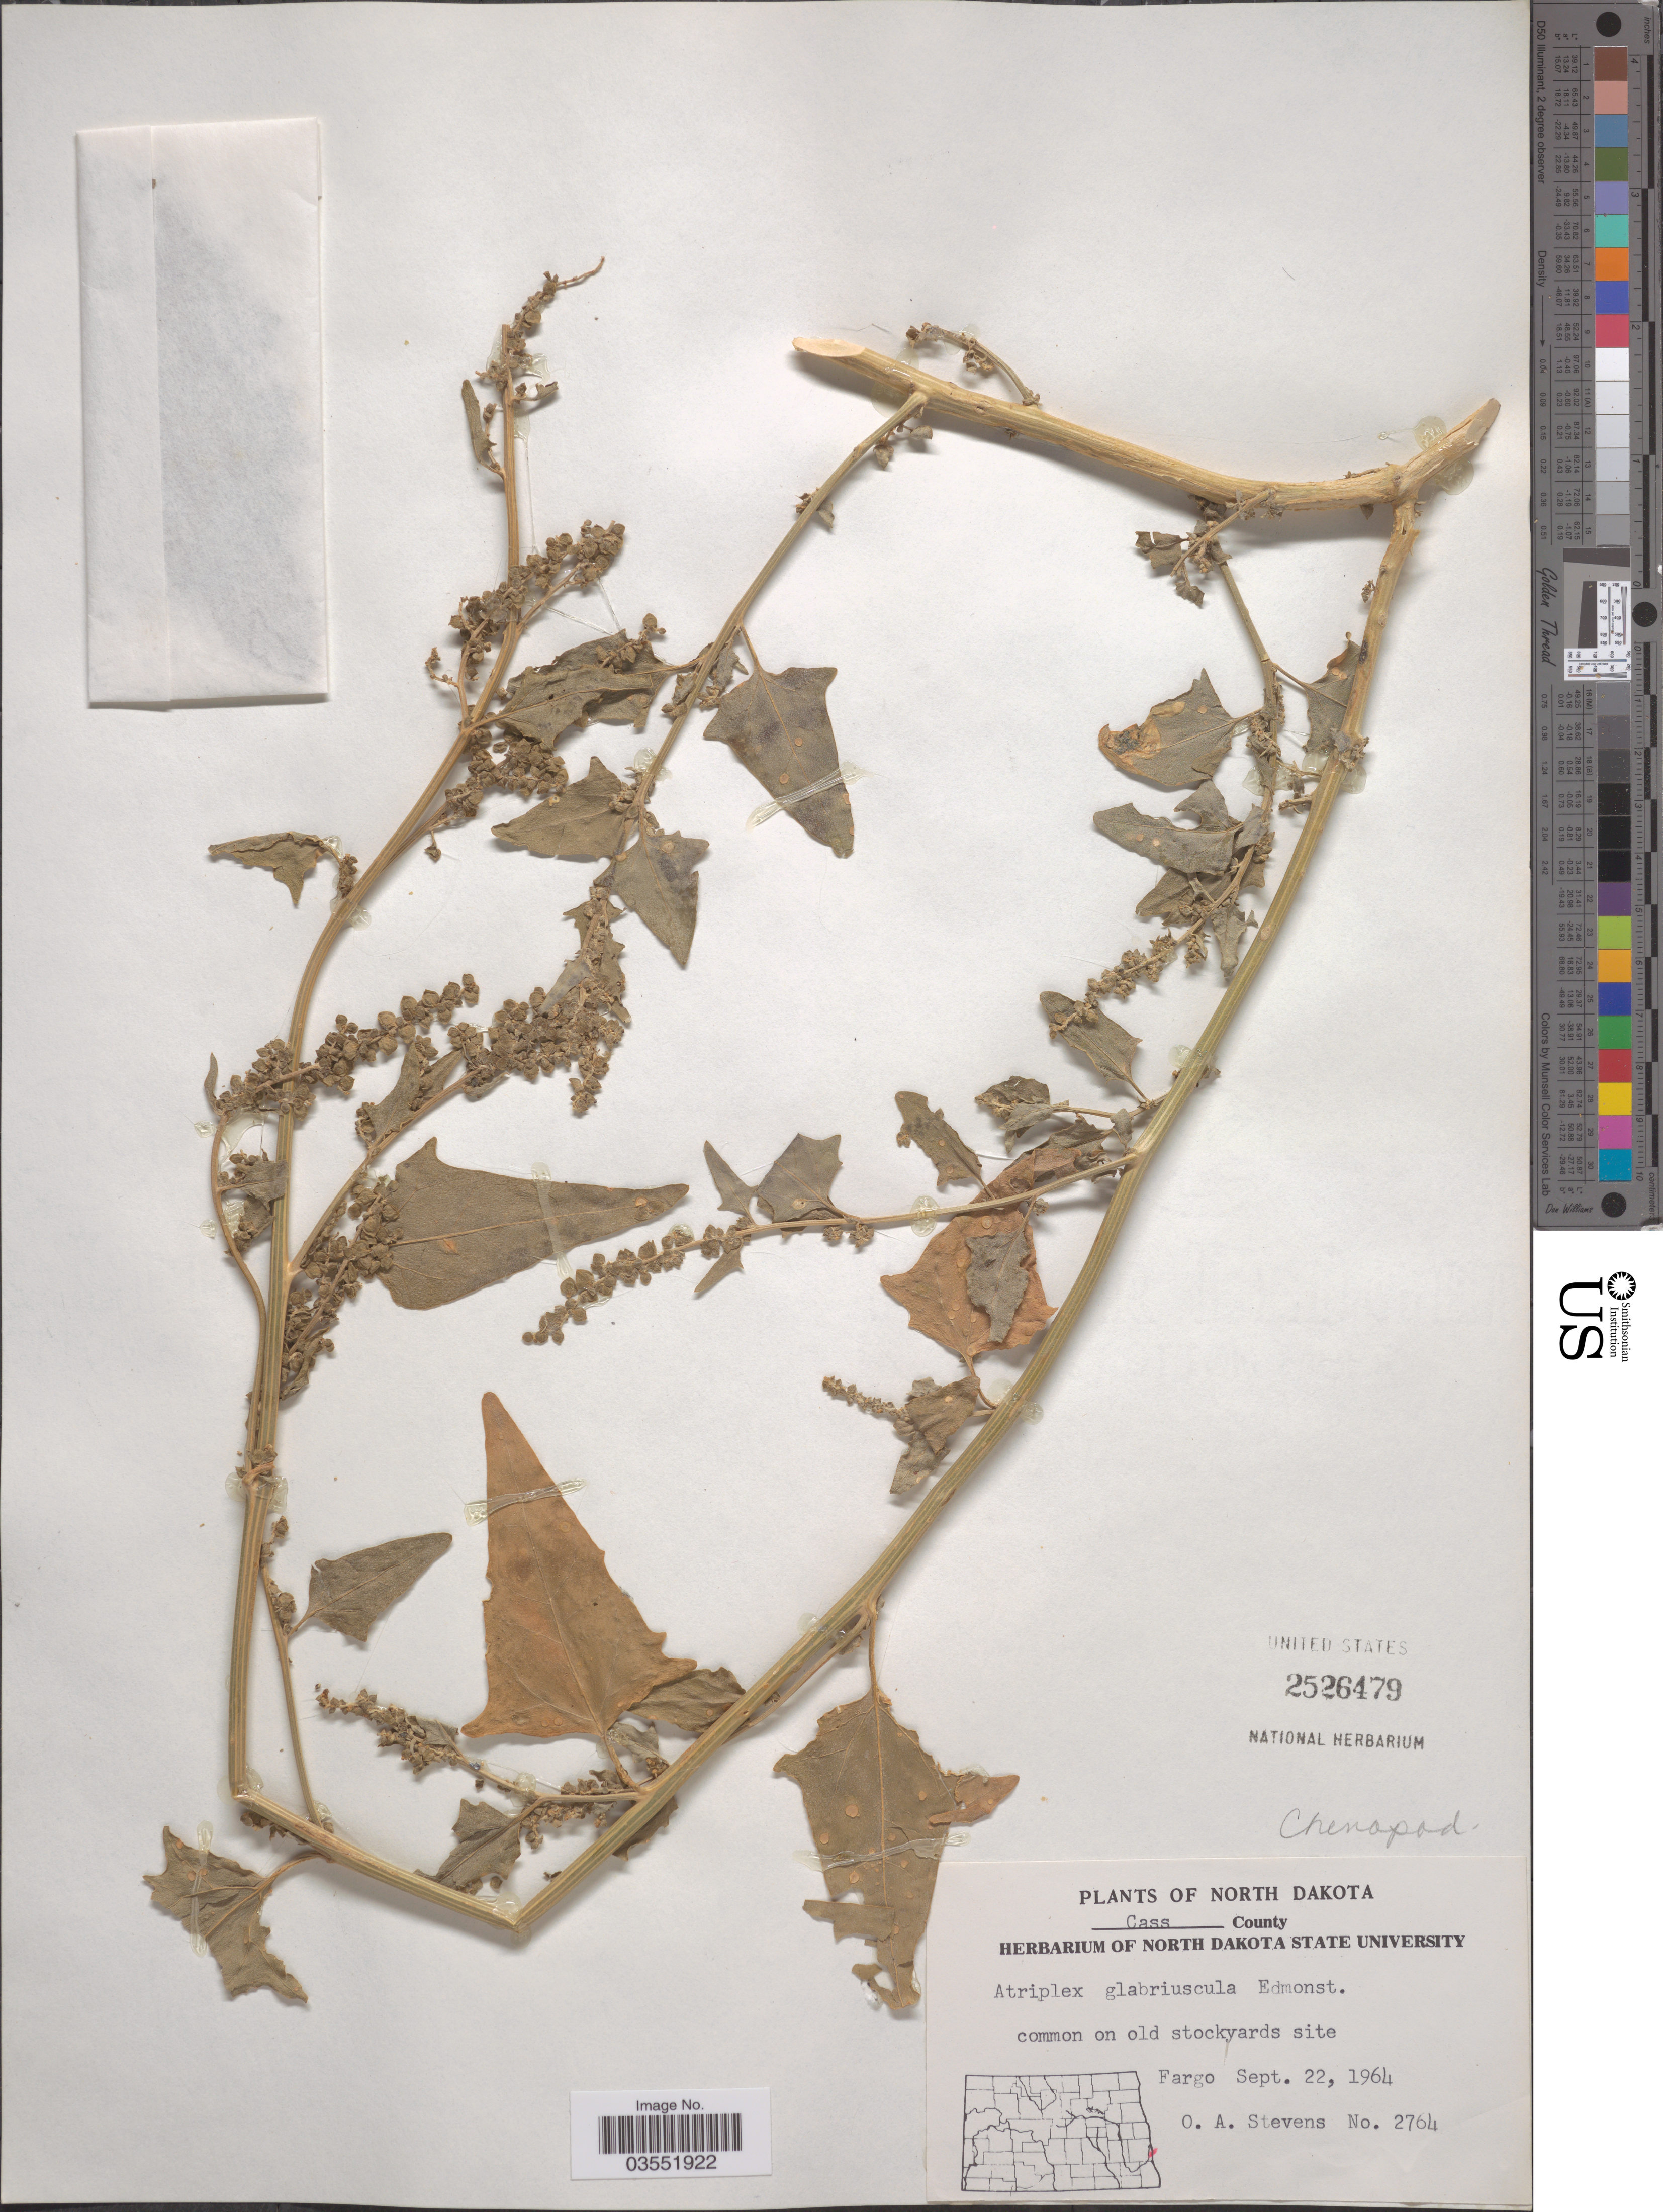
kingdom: Plantae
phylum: Tracheophyta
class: Magnoliopsida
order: Caryophyllales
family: Amaranthaceae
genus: Atriplex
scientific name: Atriplex glabriuscula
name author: Edmondston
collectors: O. A. Stevens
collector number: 2764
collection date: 1964-09-22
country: United States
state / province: North Dakota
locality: Cass County. Fargo.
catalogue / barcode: US 2526479